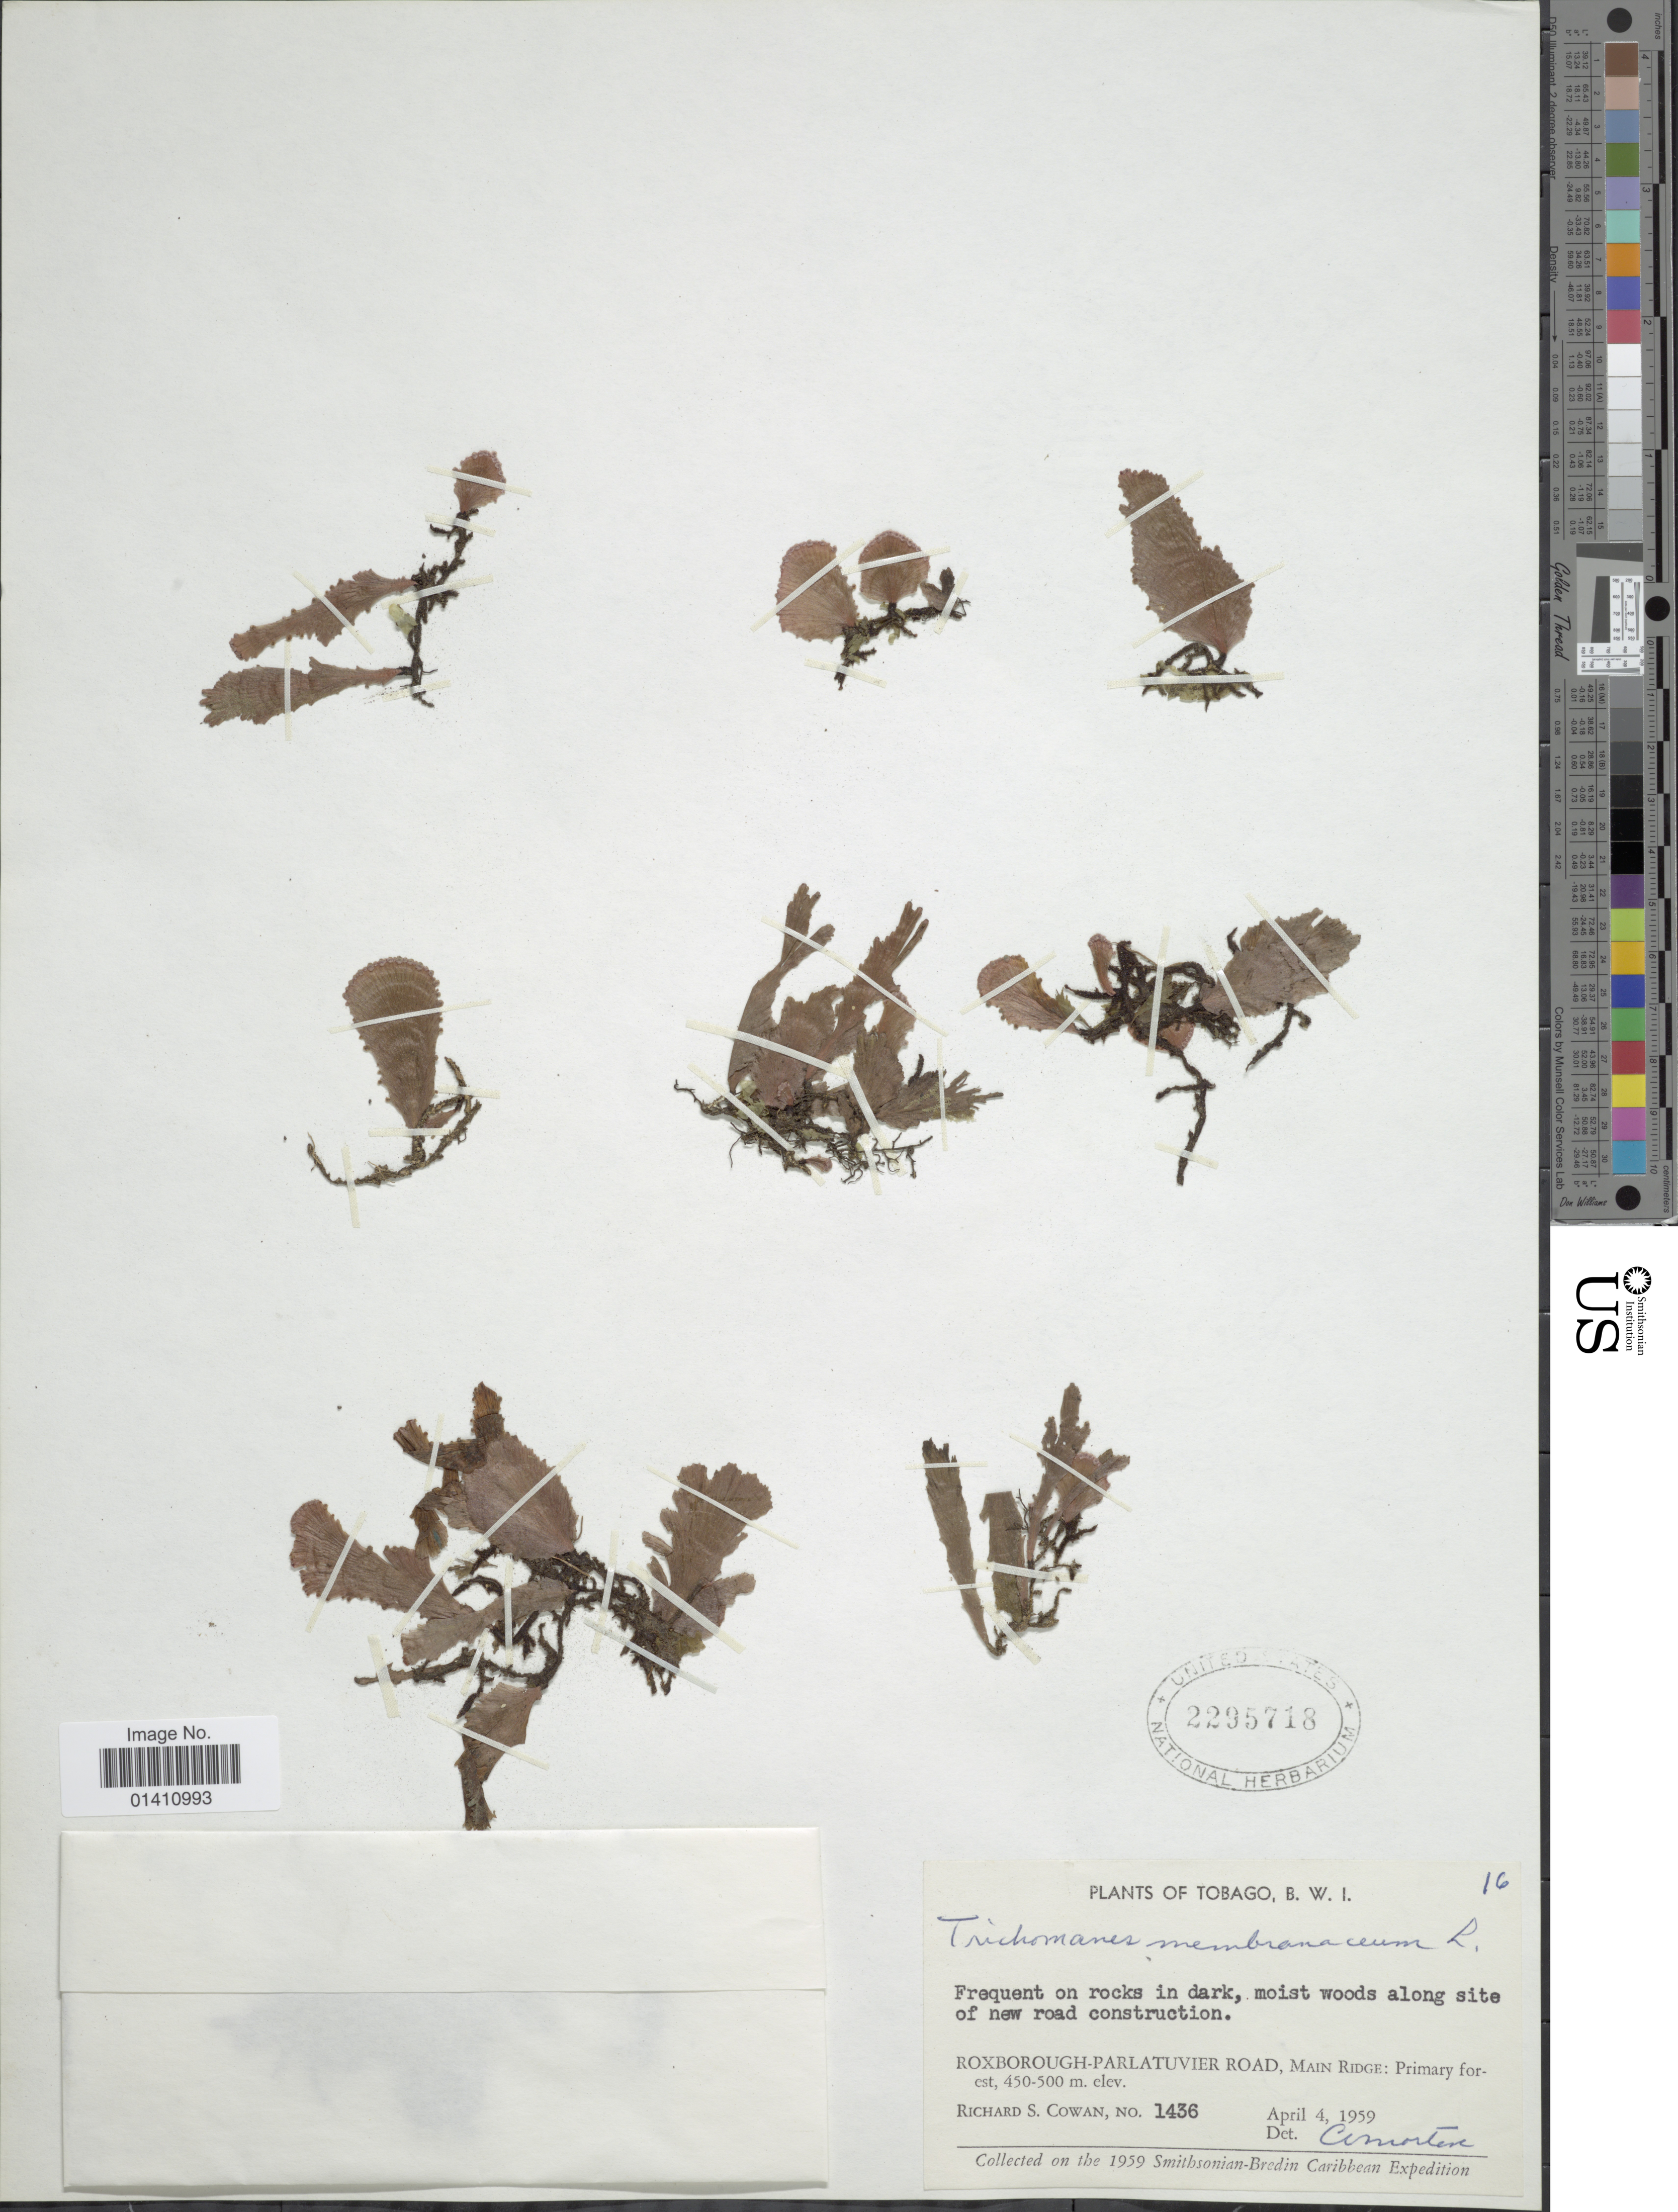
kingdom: Plantae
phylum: Tracheophyta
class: Polypodiopsida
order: Hymenophyllales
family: Hymenophyllaceae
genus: Didymoglossum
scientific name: Didymoglossum membranaceum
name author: (L.) Vareschi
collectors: R. S. Cowan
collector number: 1436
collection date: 1959-03-04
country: Trinidad and Tobago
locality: Tobago. Roxborough-Parlatuvier Road, Main ridge B.W.I.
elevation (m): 450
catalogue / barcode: US 2295718